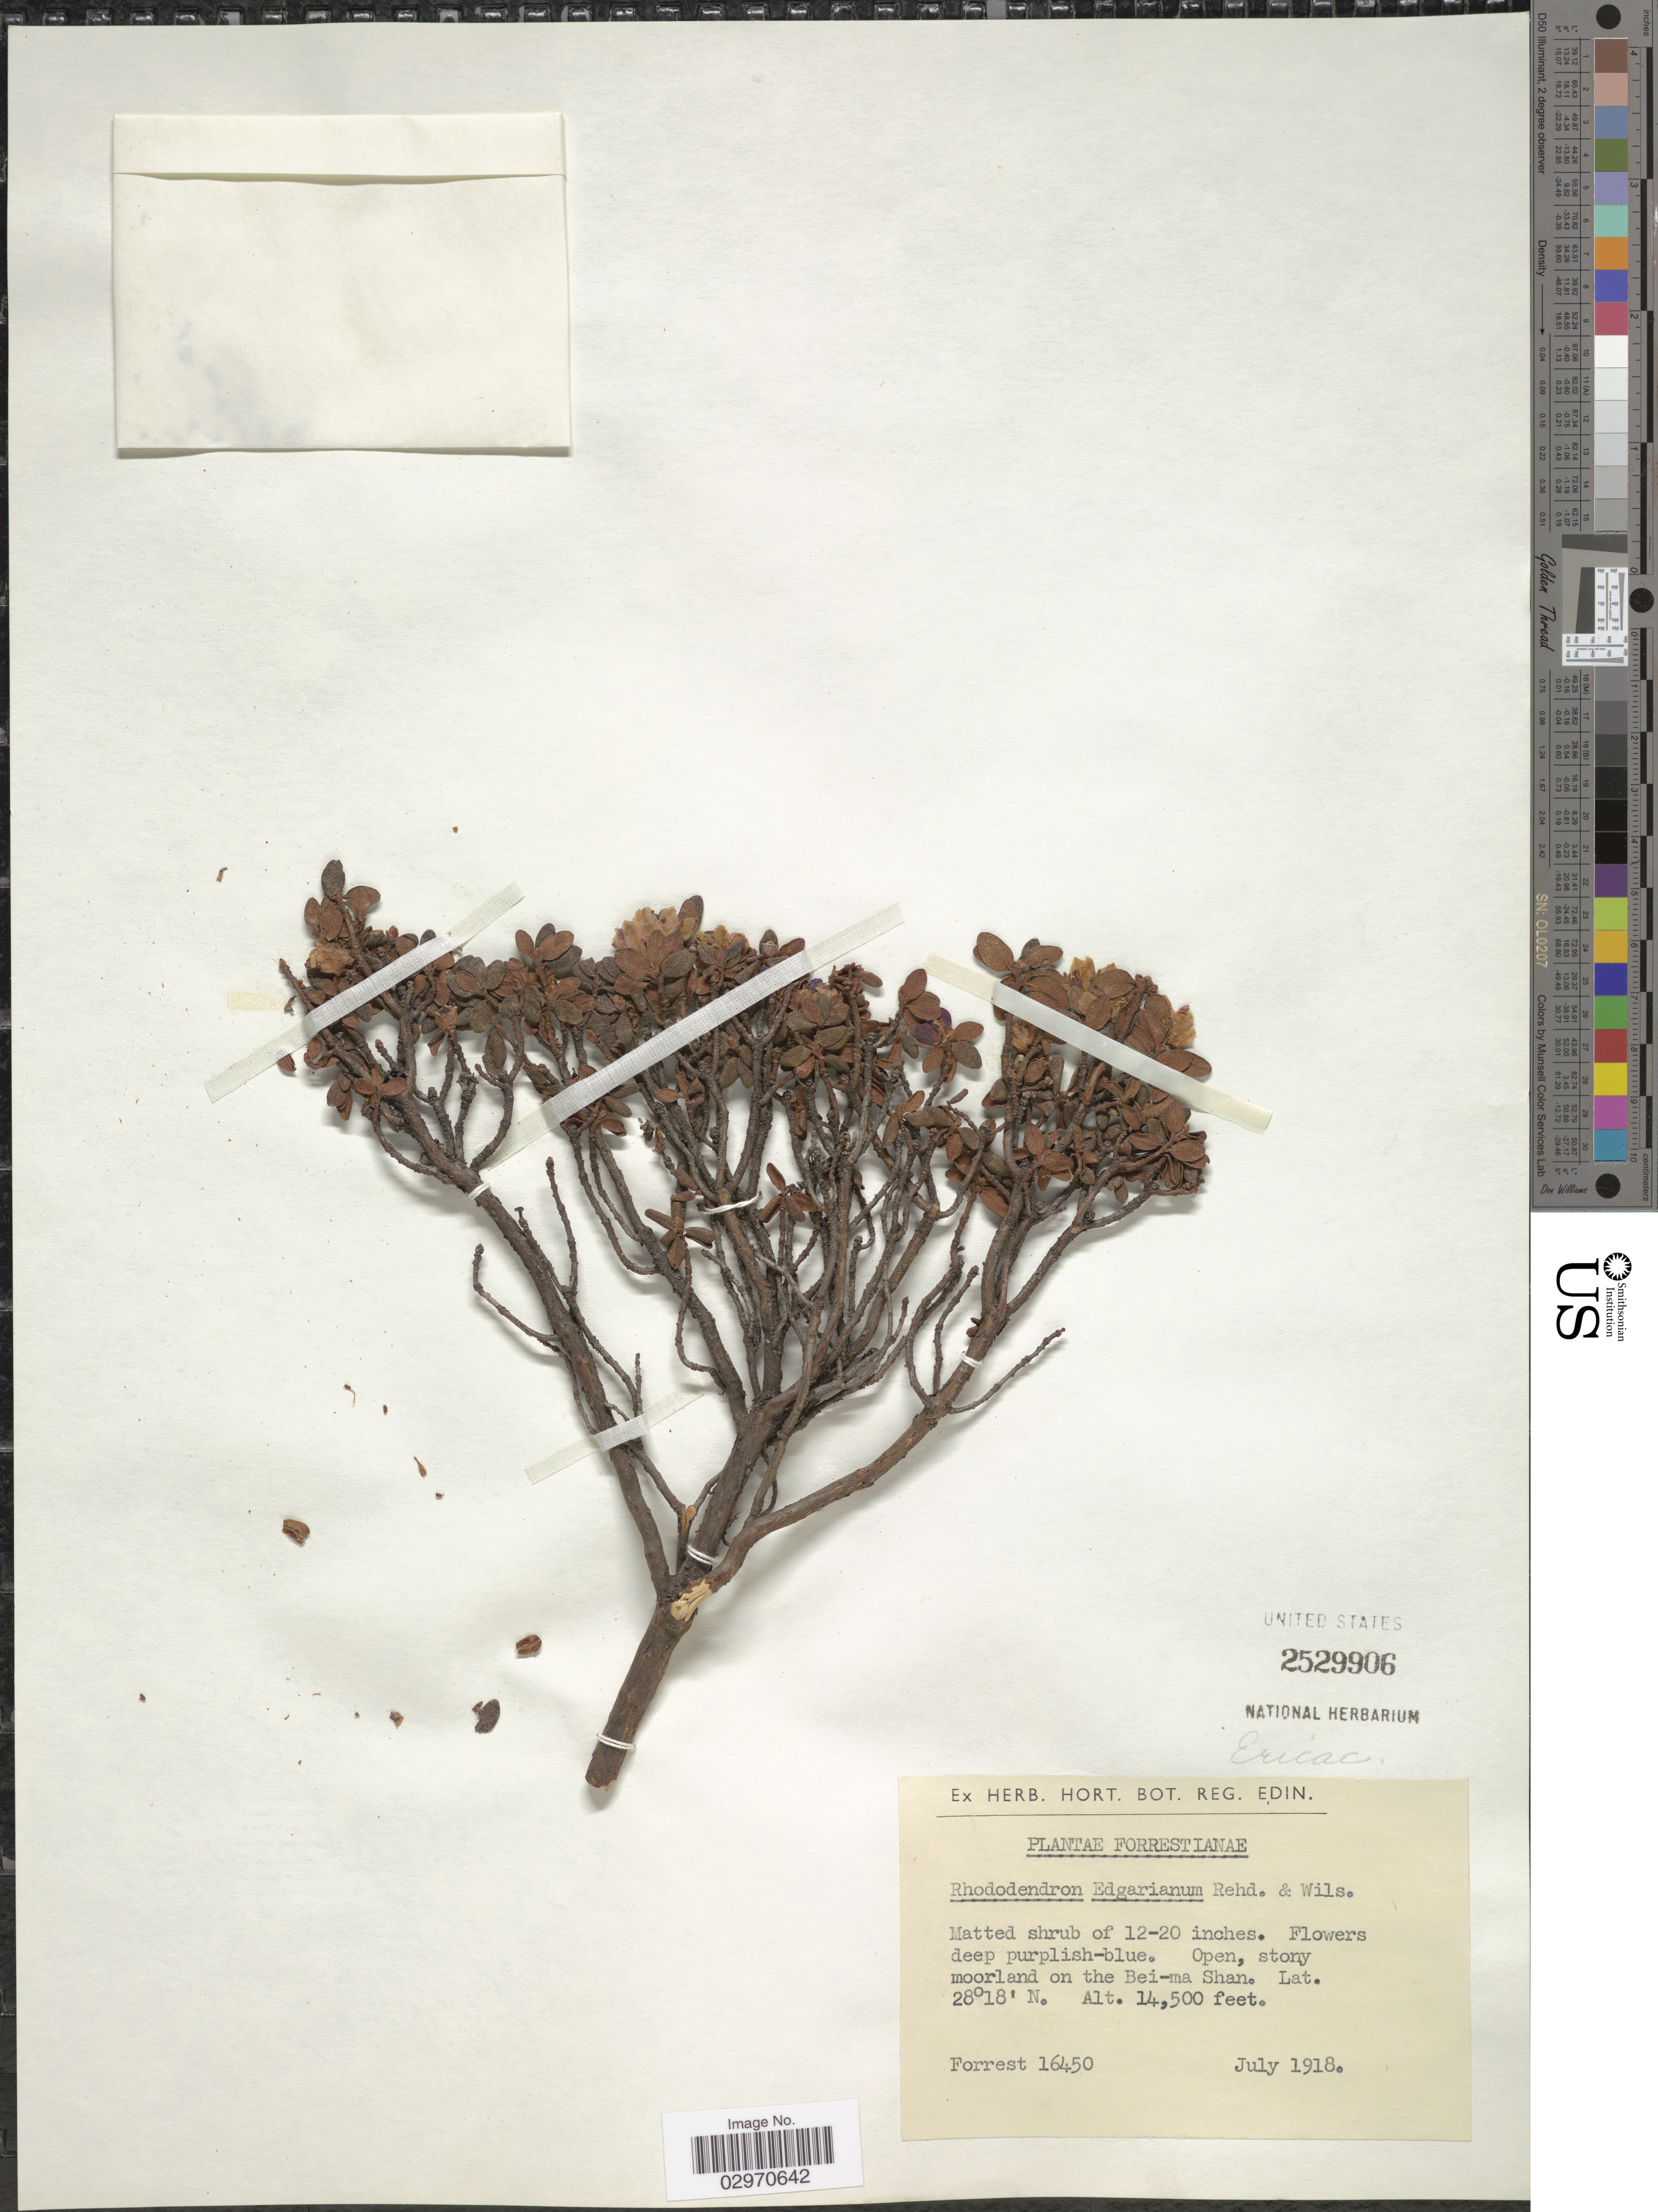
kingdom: Plantae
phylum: Tracheophyta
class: Magnoliopsida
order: Ericales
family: Ericaceae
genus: Rhododendron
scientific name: Rhododendron edgarianum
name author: Rehder & E.H. Wilson in Sarg.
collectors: -. Forrest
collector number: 16450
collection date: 1918-07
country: China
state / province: Yunnan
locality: Stony moorland on the Bei-ma Shan.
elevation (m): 4420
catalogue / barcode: US 2529906